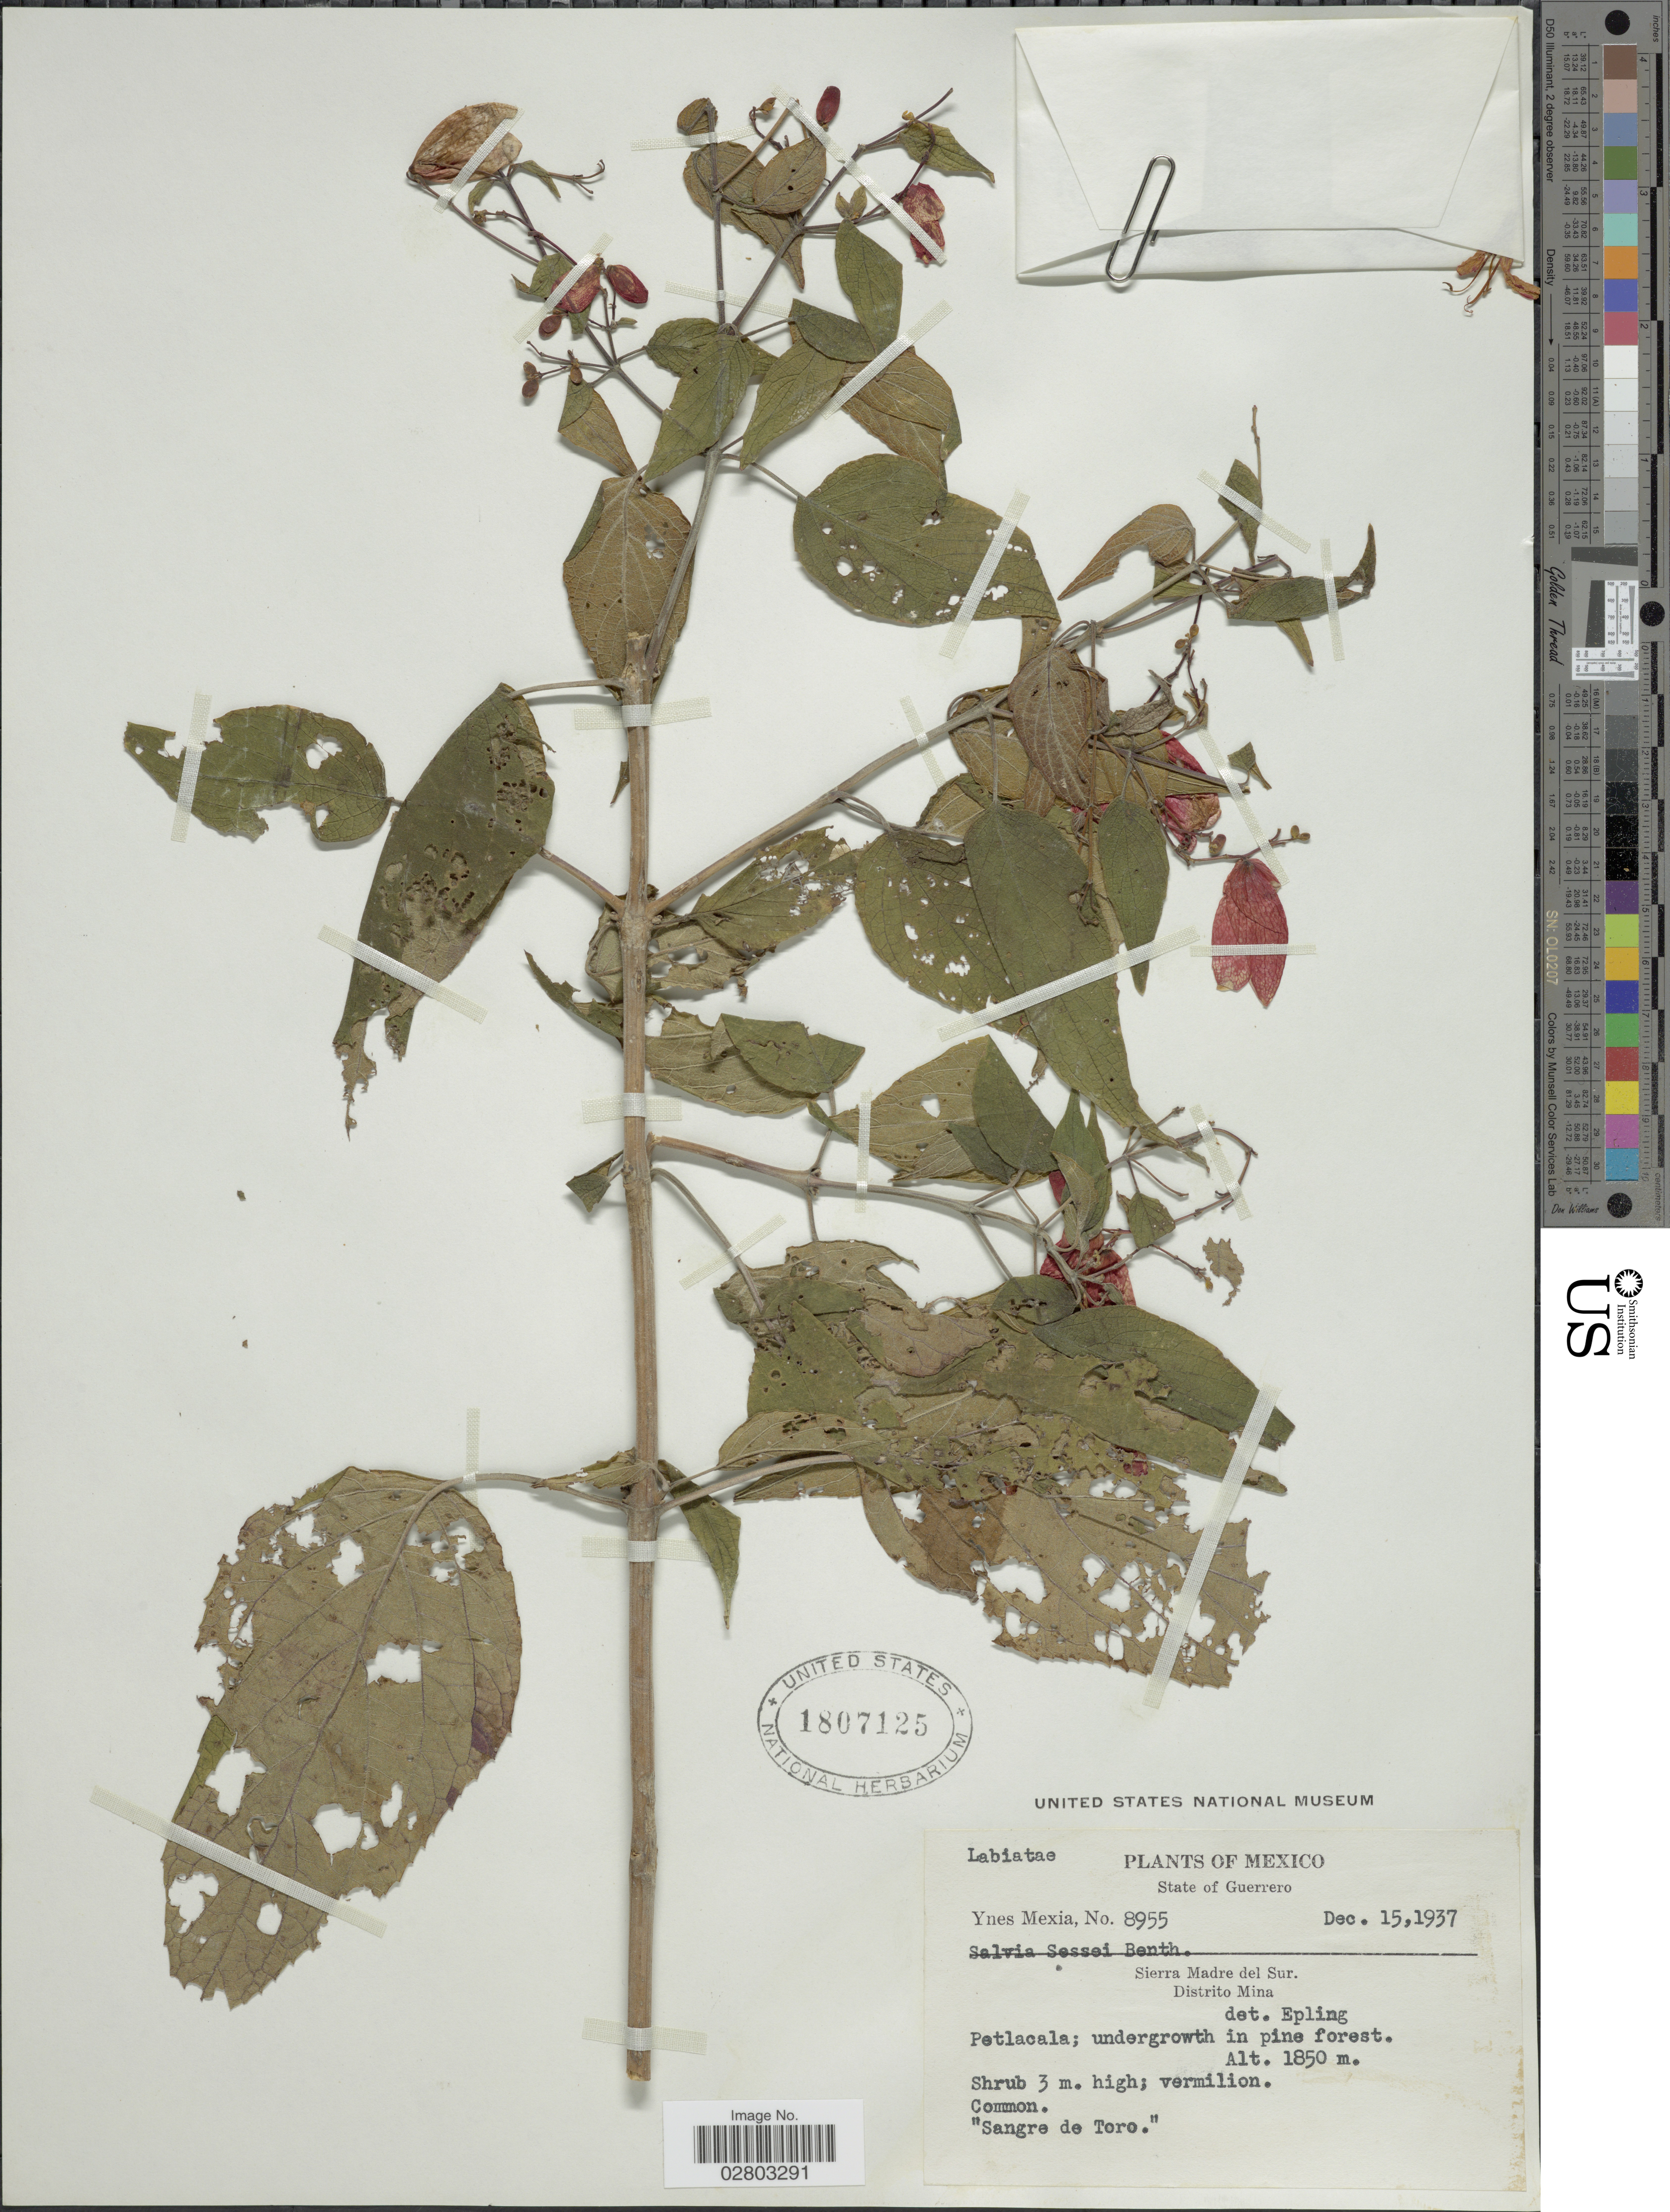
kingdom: Plantae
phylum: Tracheophyta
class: Magnoliopsida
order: Lamiales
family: Lamiaceae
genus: Salvia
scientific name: Salvia sessei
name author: Benth.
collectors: Y. Mexia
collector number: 8955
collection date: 1937-12-15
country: Mexico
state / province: Guerrero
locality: Sierra Madre del Sur., Distrito Mina.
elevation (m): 1850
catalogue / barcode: US 1807125